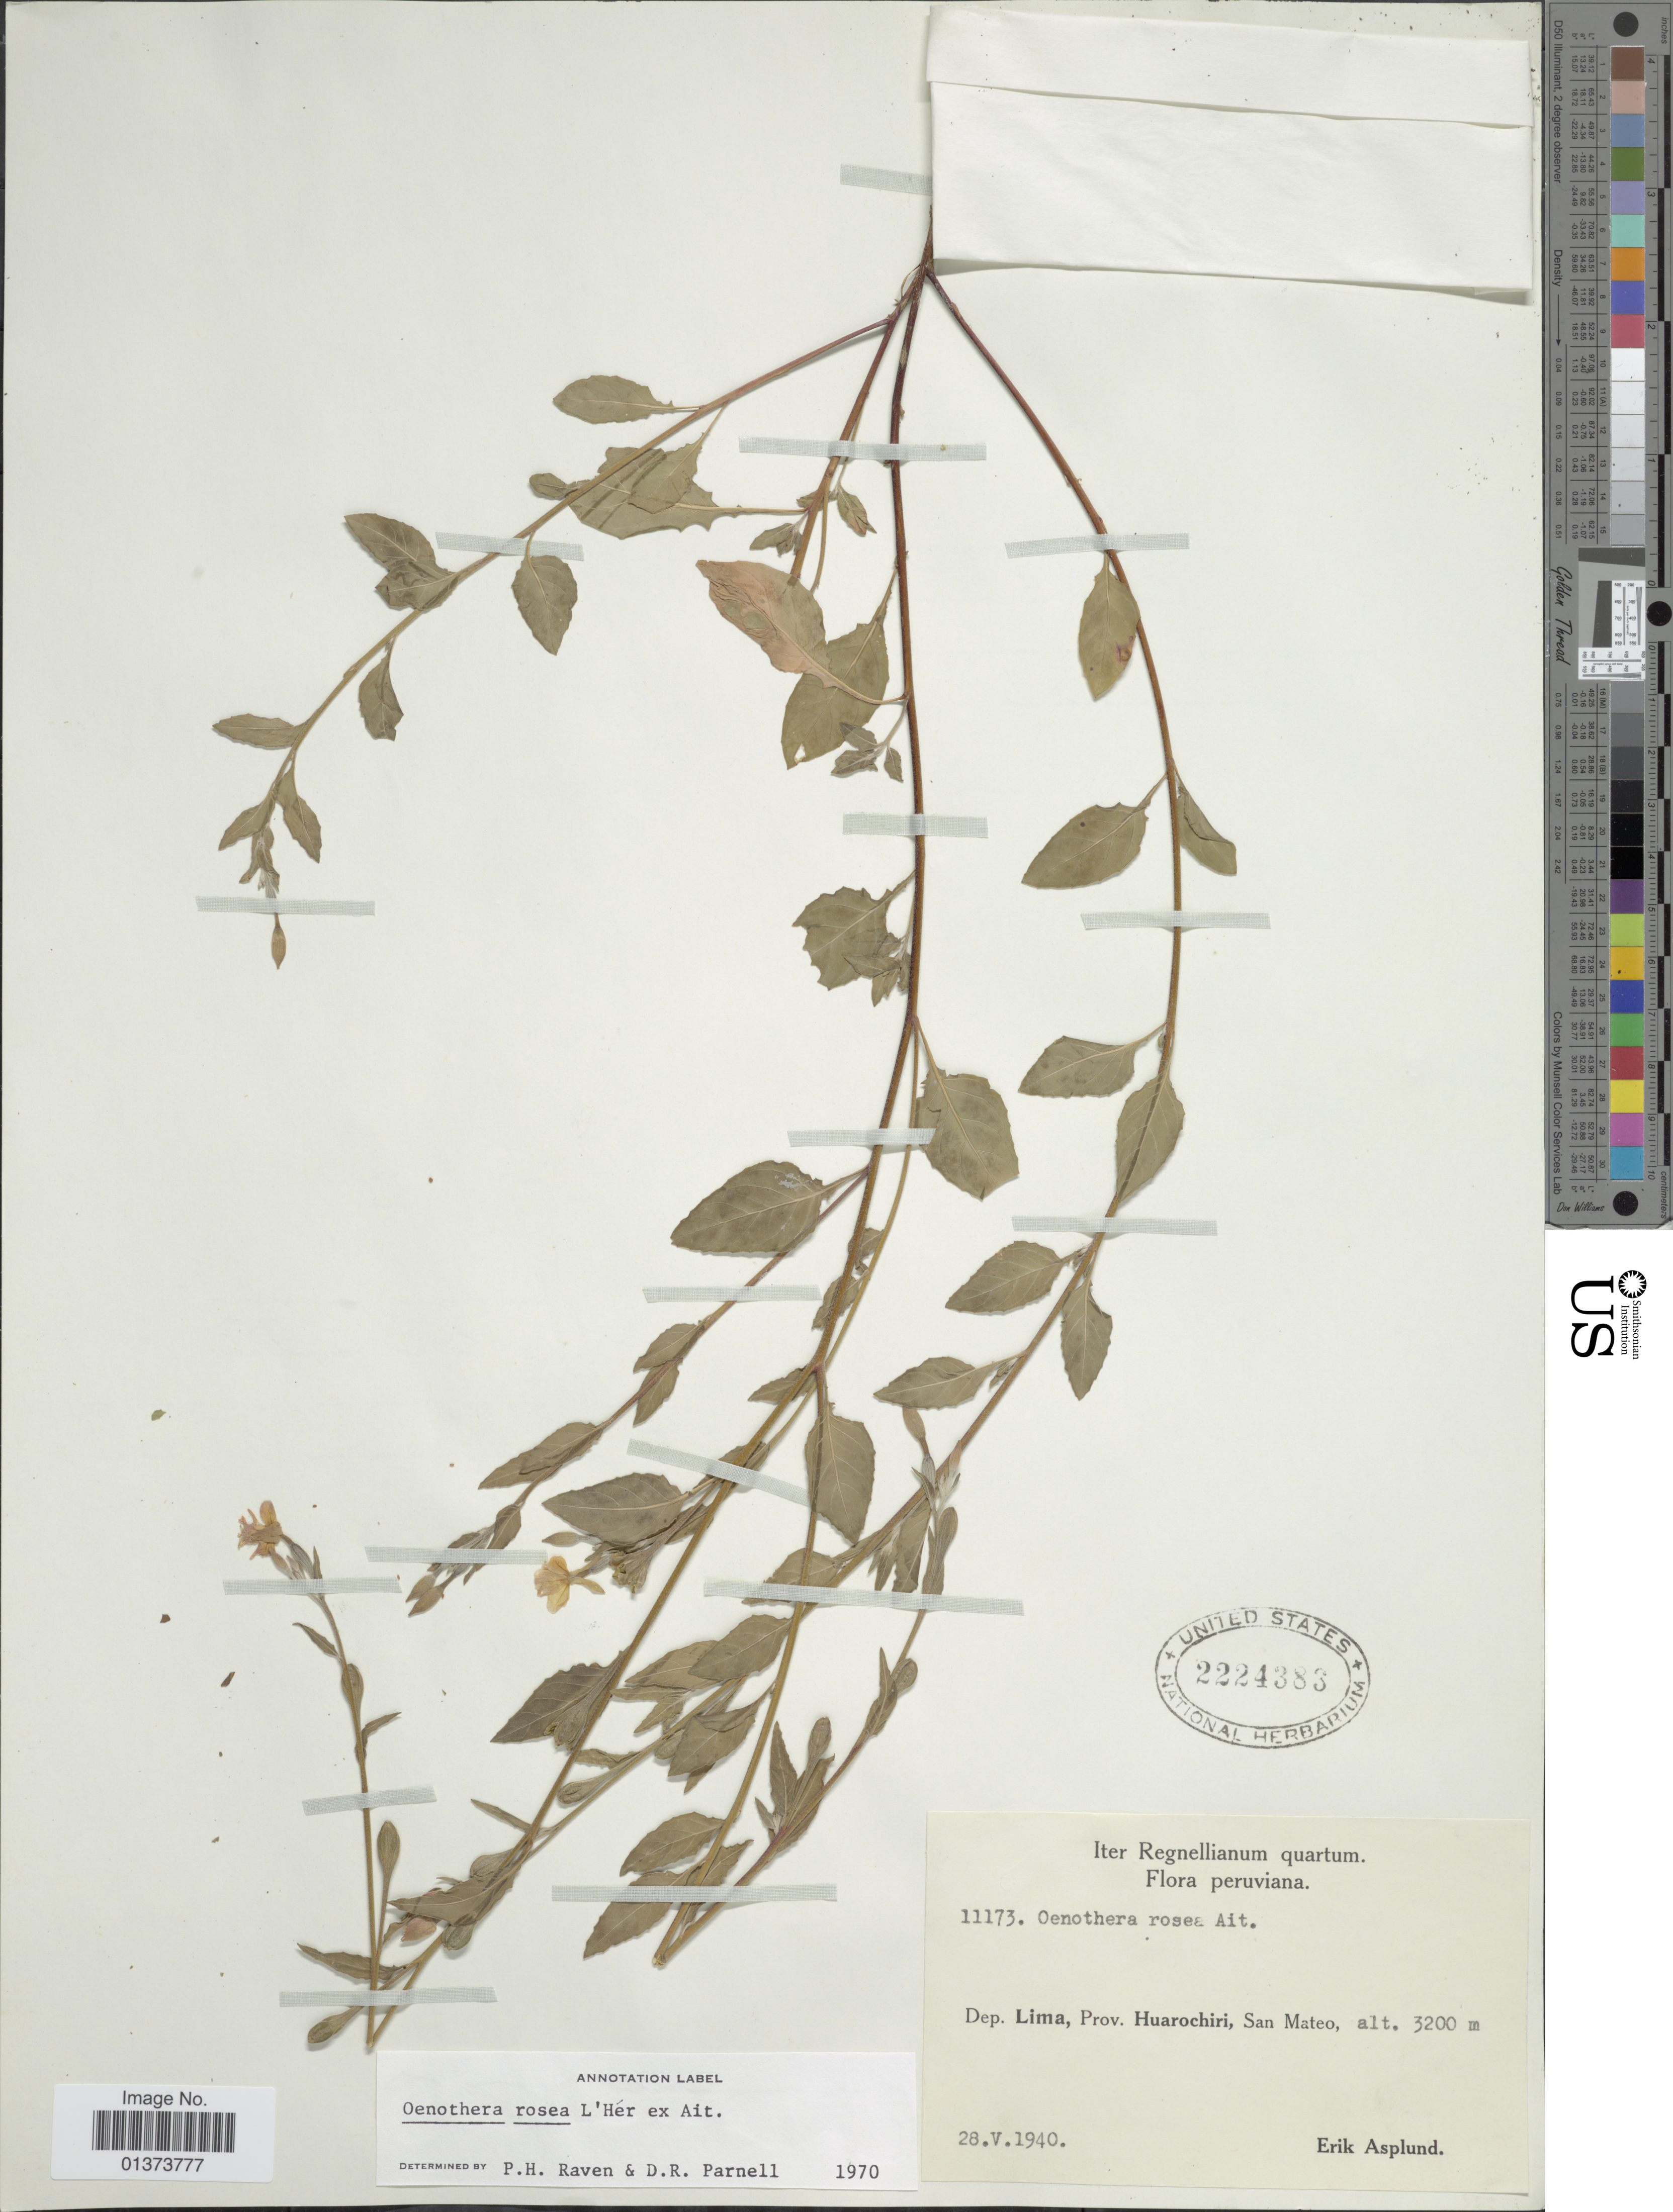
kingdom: Plantae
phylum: Tracheophyta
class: Magnoliopsida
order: Myrtales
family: Onagraceae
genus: Oenothera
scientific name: Oenothera rosea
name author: L'Hér. ex Aiton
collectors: E. Asplund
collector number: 11173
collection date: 1940-05-28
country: Peru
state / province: Lima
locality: Prov. Huarochiri, San Mateo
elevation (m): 3200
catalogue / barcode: US 2224383